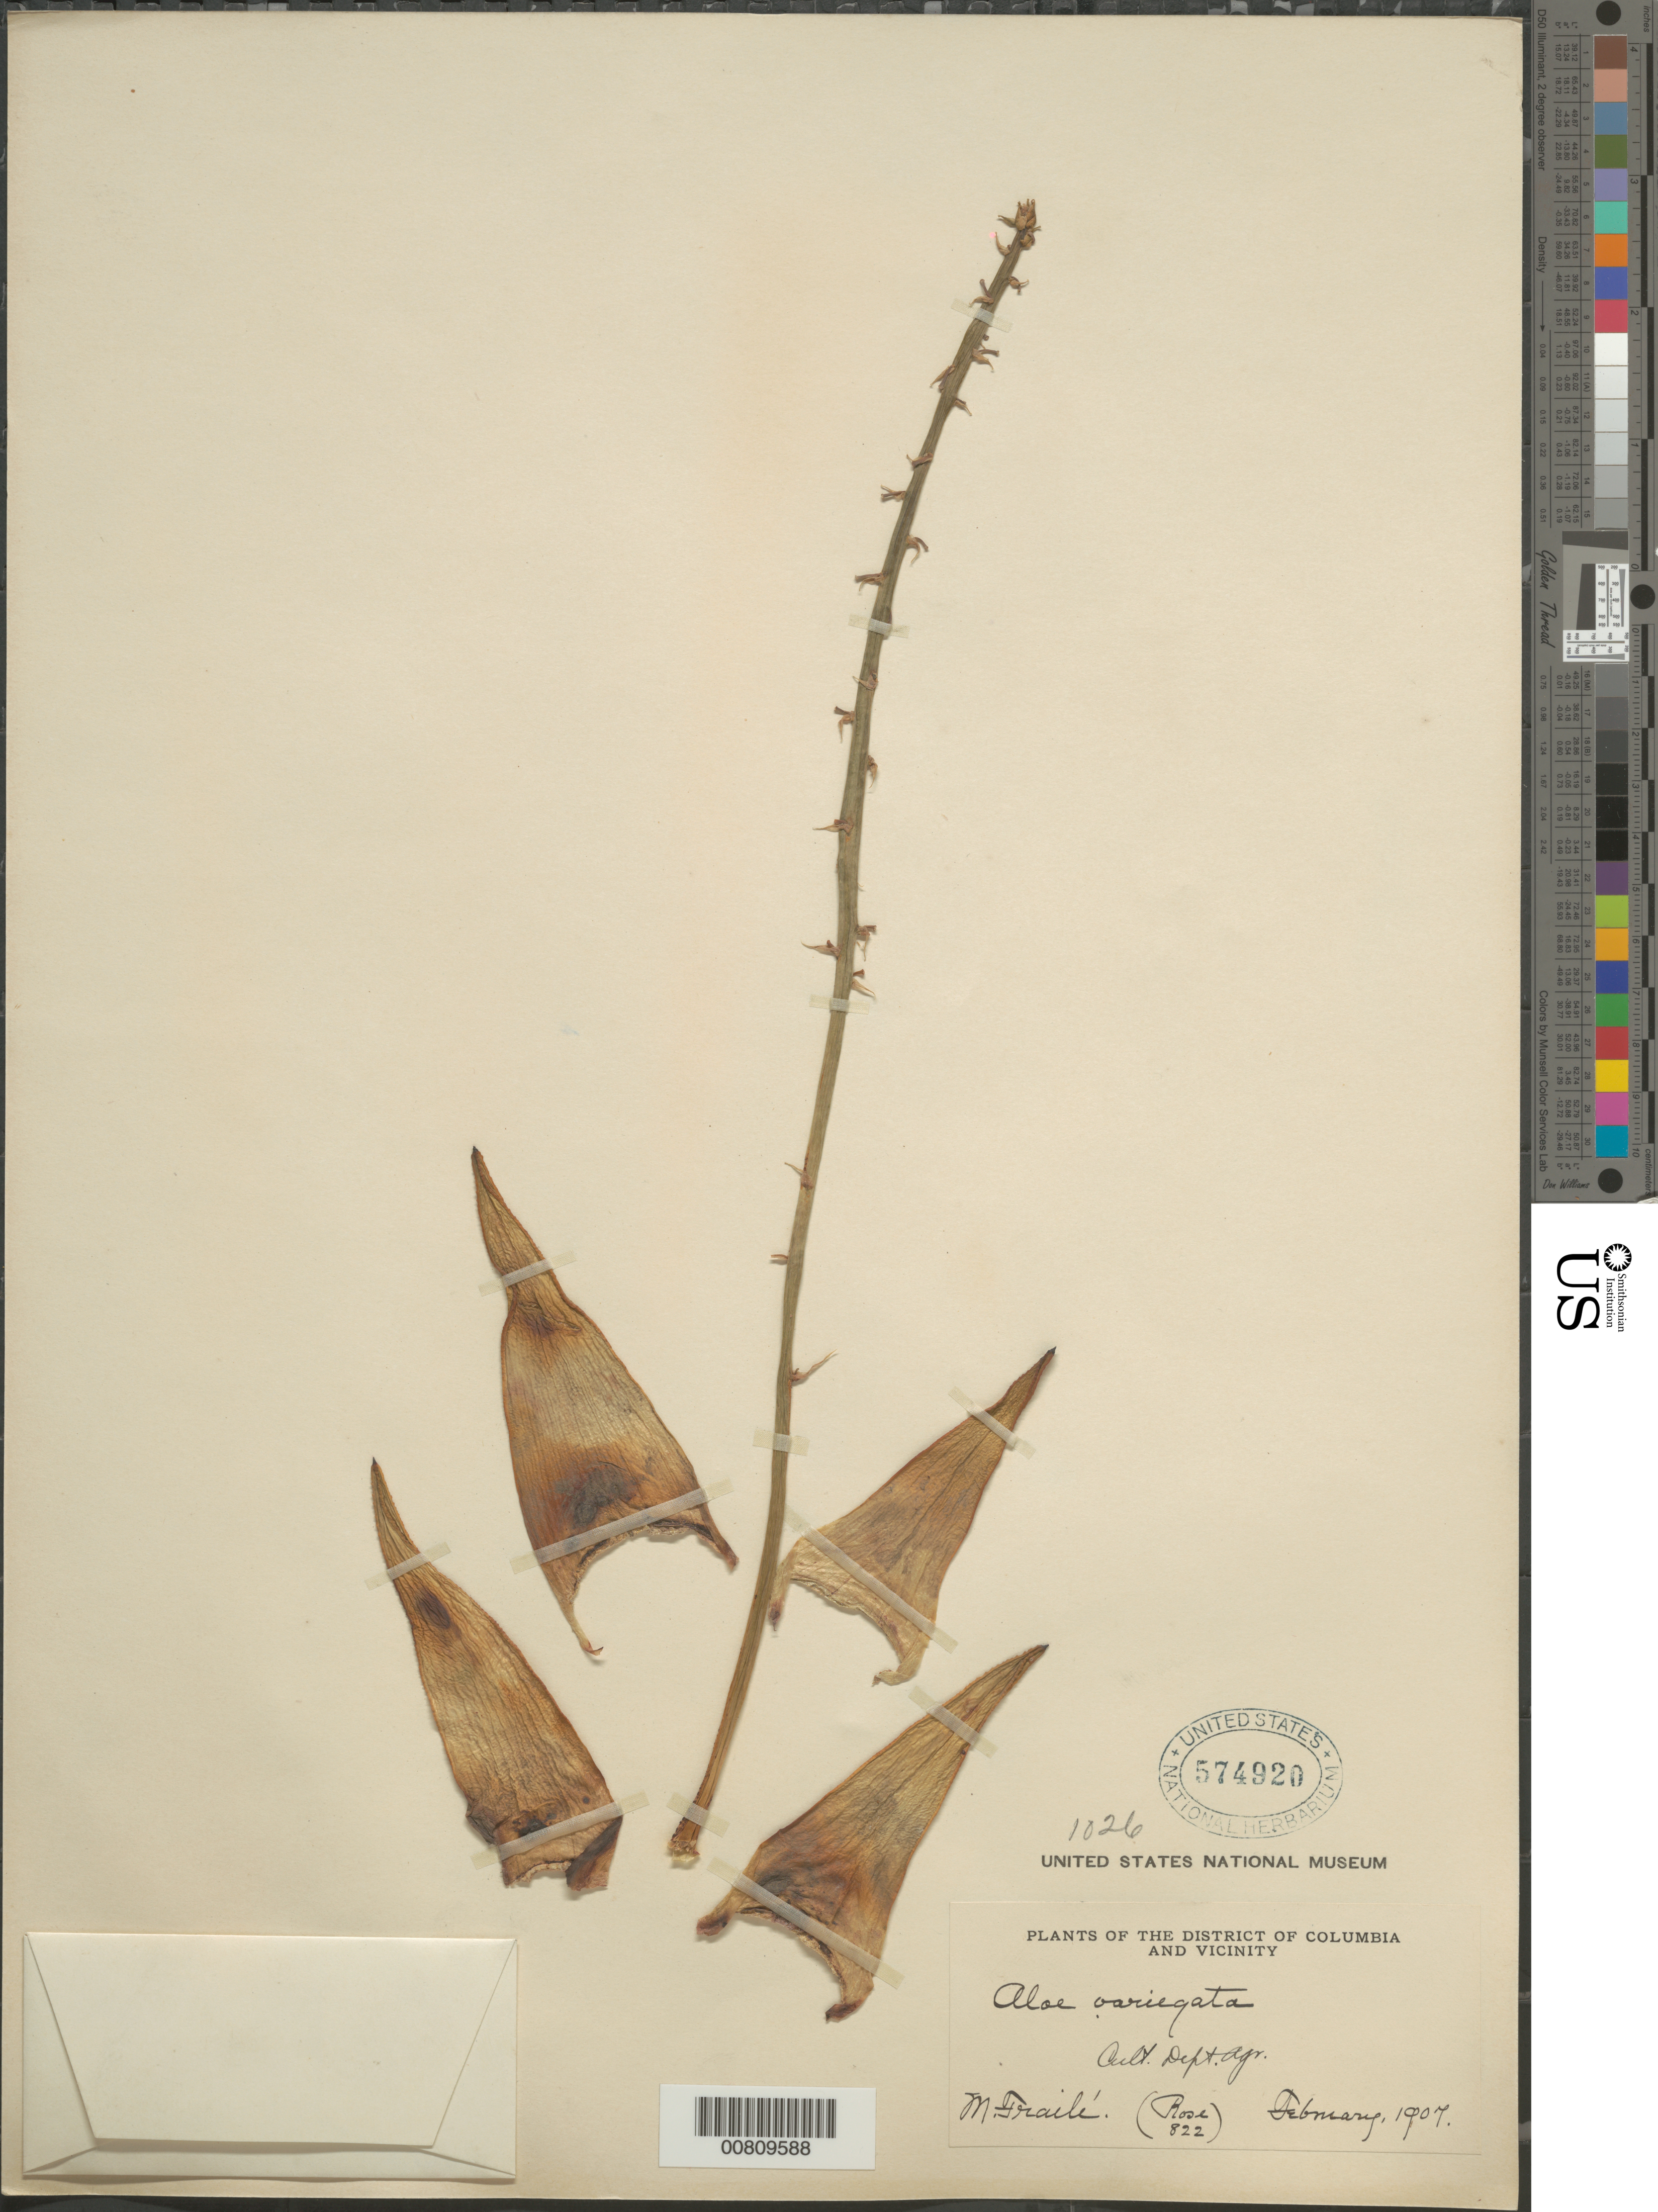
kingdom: Plantae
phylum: Tracheophyta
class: Liliopsida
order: Asparagales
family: Asphodelaceae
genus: Aloe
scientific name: Aloe variegata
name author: L.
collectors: M. Fraile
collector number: Rose 822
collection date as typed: Feb 1907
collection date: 1907-02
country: United States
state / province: District of Columbia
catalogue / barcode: US 574920